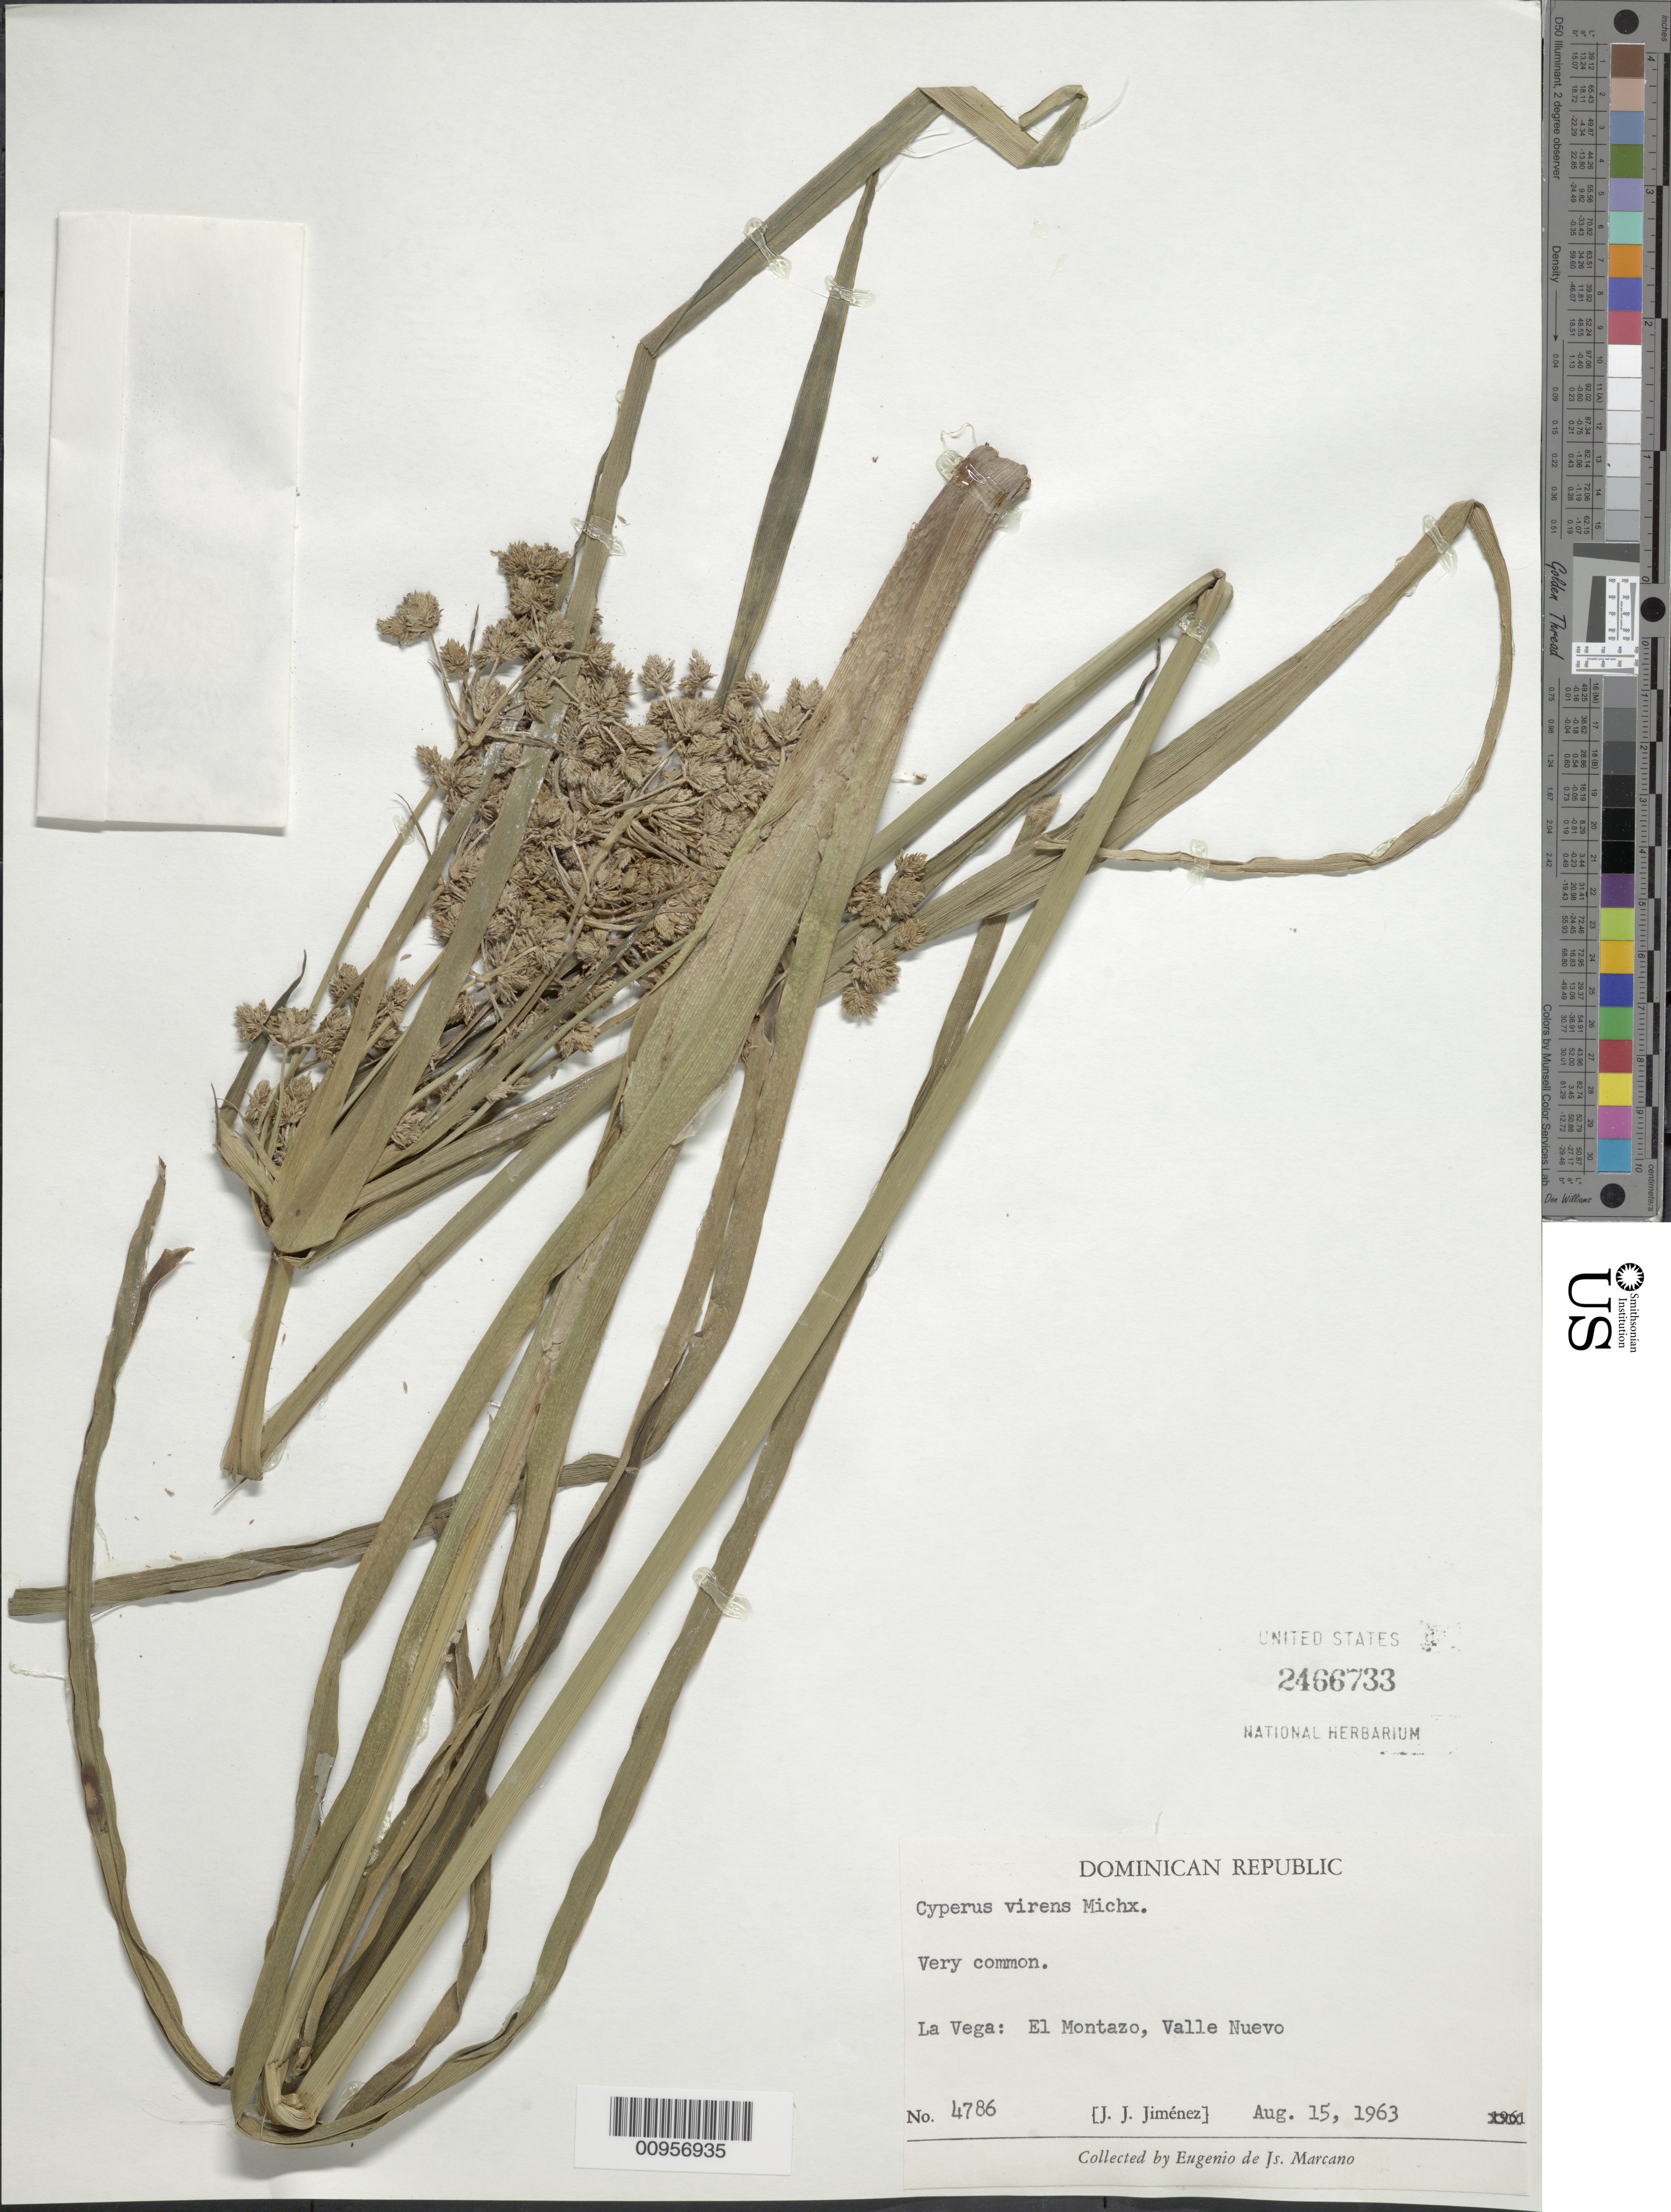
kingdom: Plantae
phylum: Tracheophyta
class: Liliopsida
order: Poales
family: Cyperaceae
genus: Cyperus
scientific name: Cyperus virens var. virens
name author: Michx.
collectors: E. J. Marcano F.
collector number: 4786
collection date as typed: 15 Aug 1963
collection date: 1963-08-15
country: Dominican Republic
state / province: La Vega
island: Hispaniola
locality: El Montazo, Valle Nuevo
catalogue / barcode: US 2466733